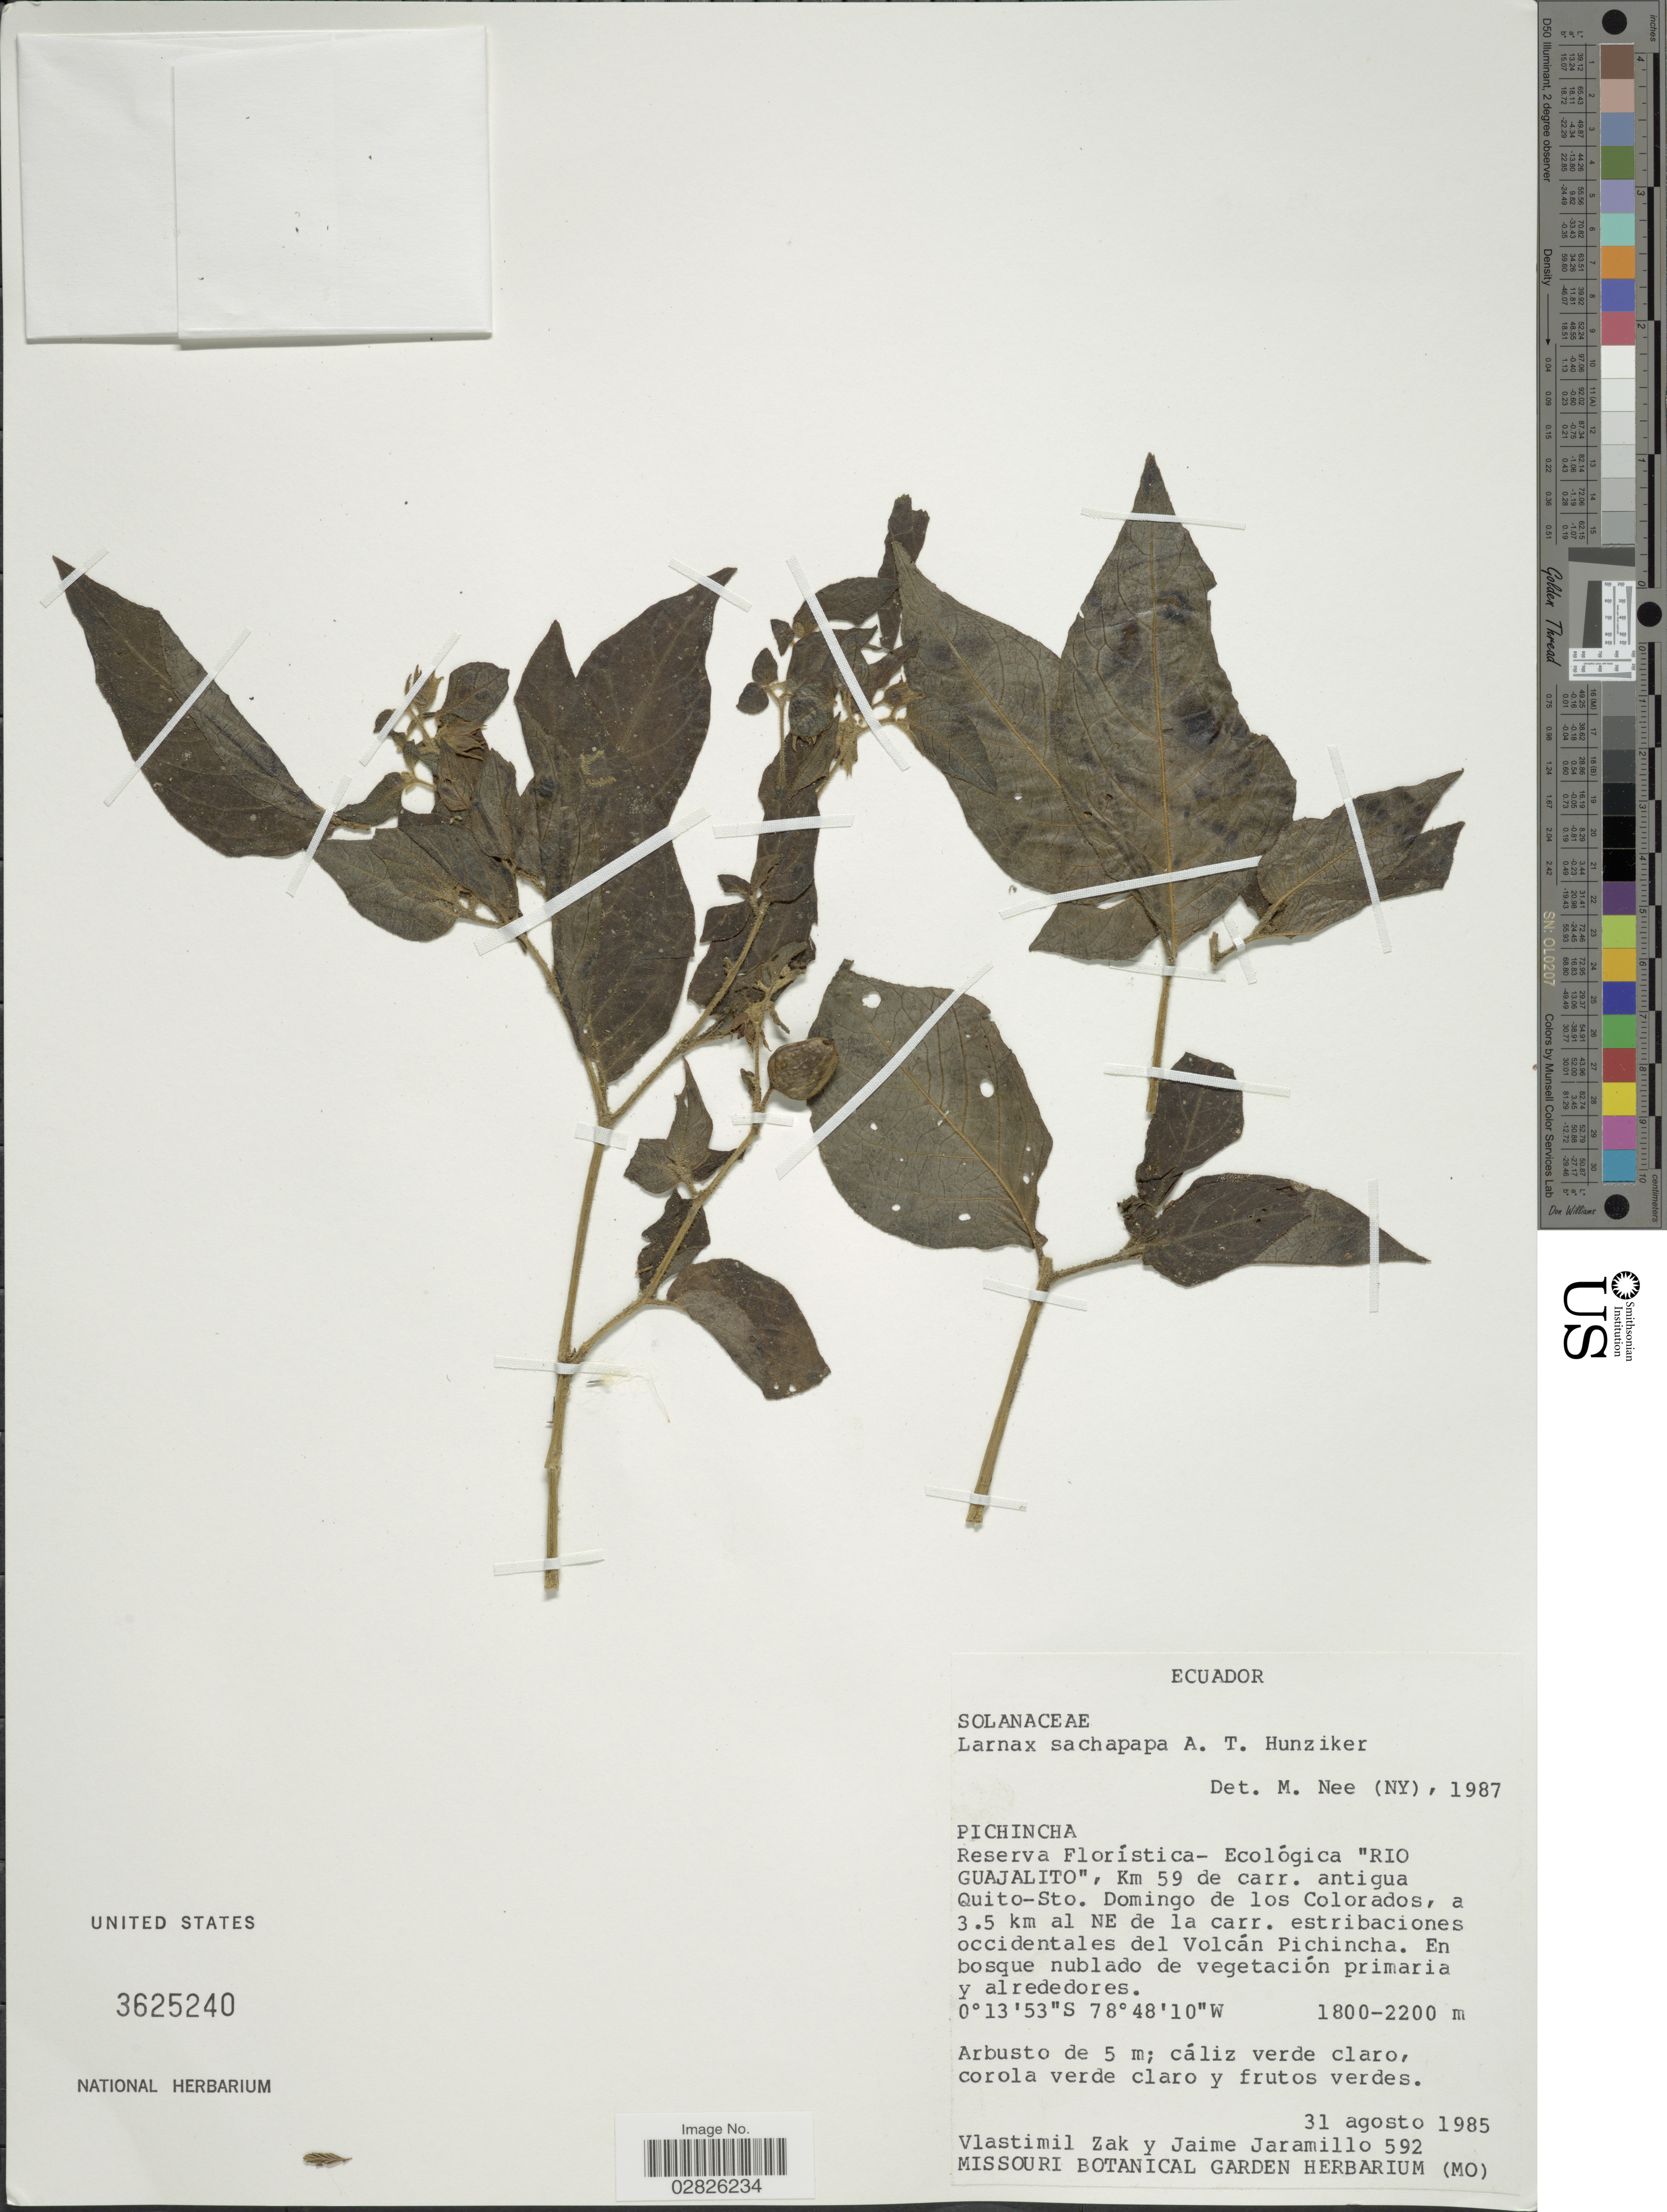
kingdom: Plantae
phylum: Tracheophyta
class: Magnoliopsida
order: Solanales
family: Solanaceae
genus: Larnax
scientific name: Larnax sachapapa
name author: Hunz.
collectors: V. Zak & J. Jaramillo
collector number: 592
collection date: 1985-08-31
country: Ecuador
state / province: Pichincha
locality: Reserva Florística-Ecológica "Rio Guajalito". Km 59 de carr. antigua Quito-Sto. Domingo de los Colorados, a 3.5 km al NE de la carr. estribaciones occidentales del Volcán Pichincha.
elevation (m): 1800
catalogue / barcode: US 3625240